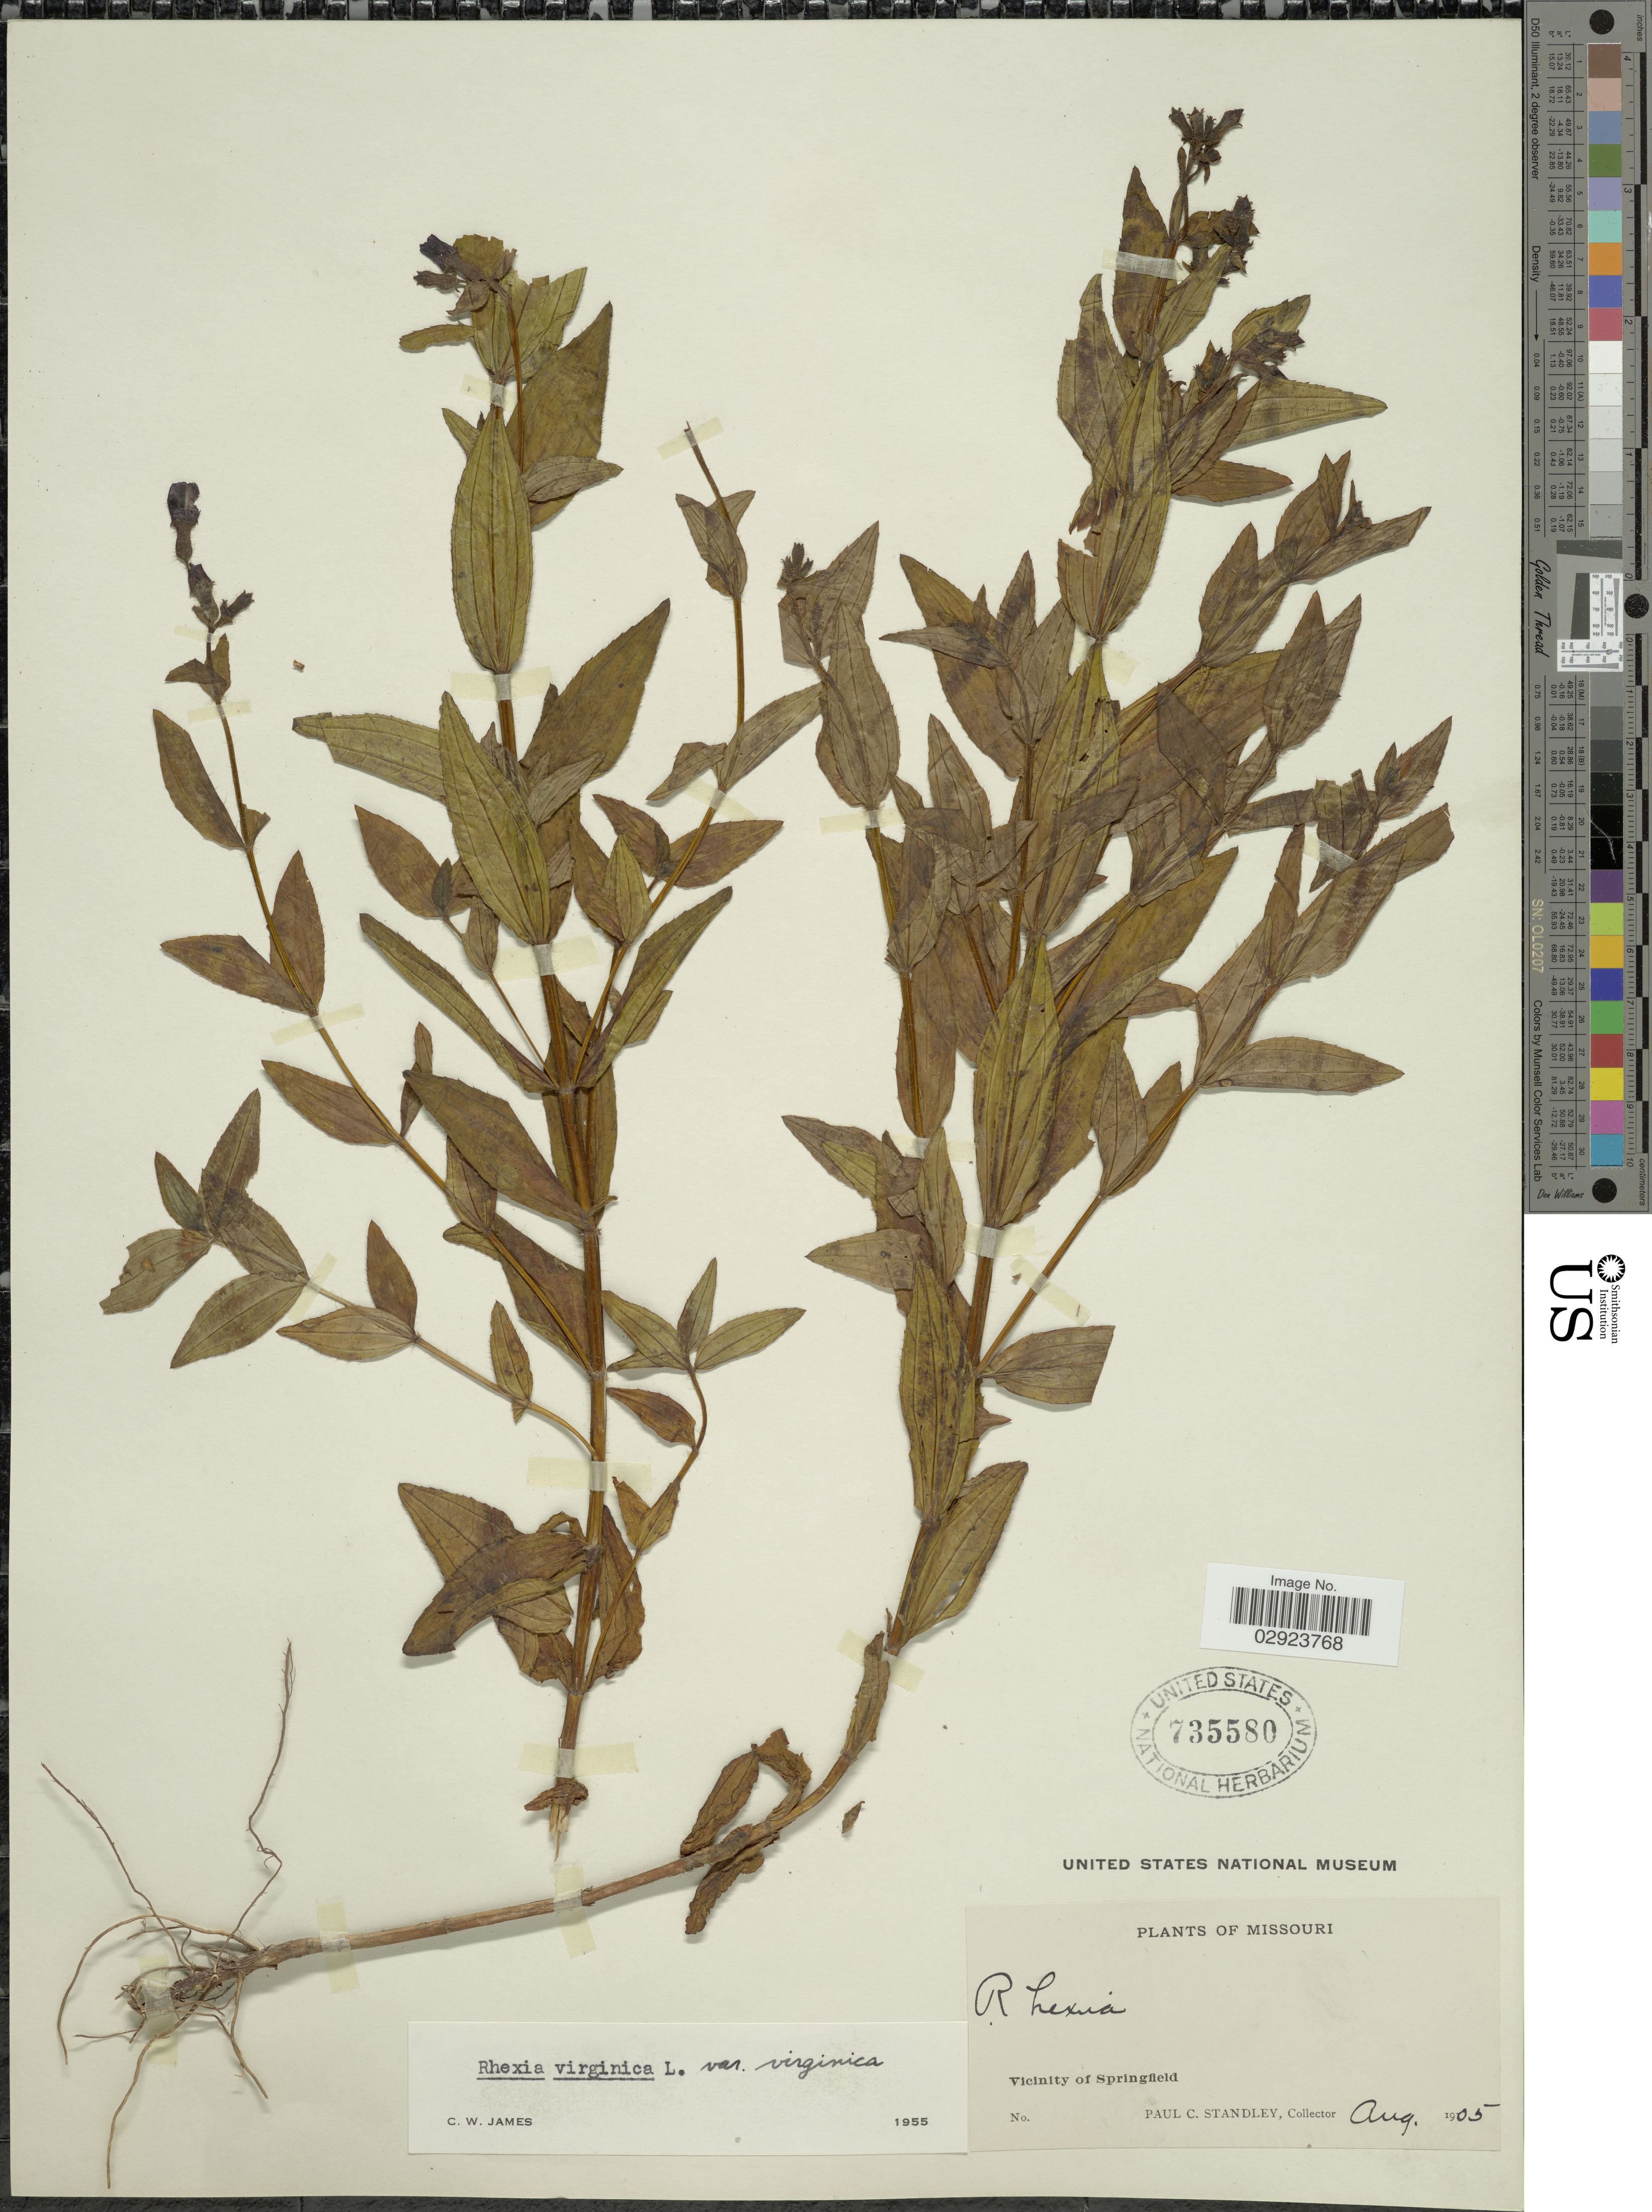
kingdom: Plantae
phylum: Tracheophyta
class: Magnoliopsida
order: Myrtales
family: Melastomataceae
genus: Rhexia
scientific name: Rhexia virginica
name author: L.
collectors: P. C. Standley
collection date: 1905-08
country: United States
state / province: Missouri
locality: Vicinity of Springfield.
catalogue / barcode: US 735580